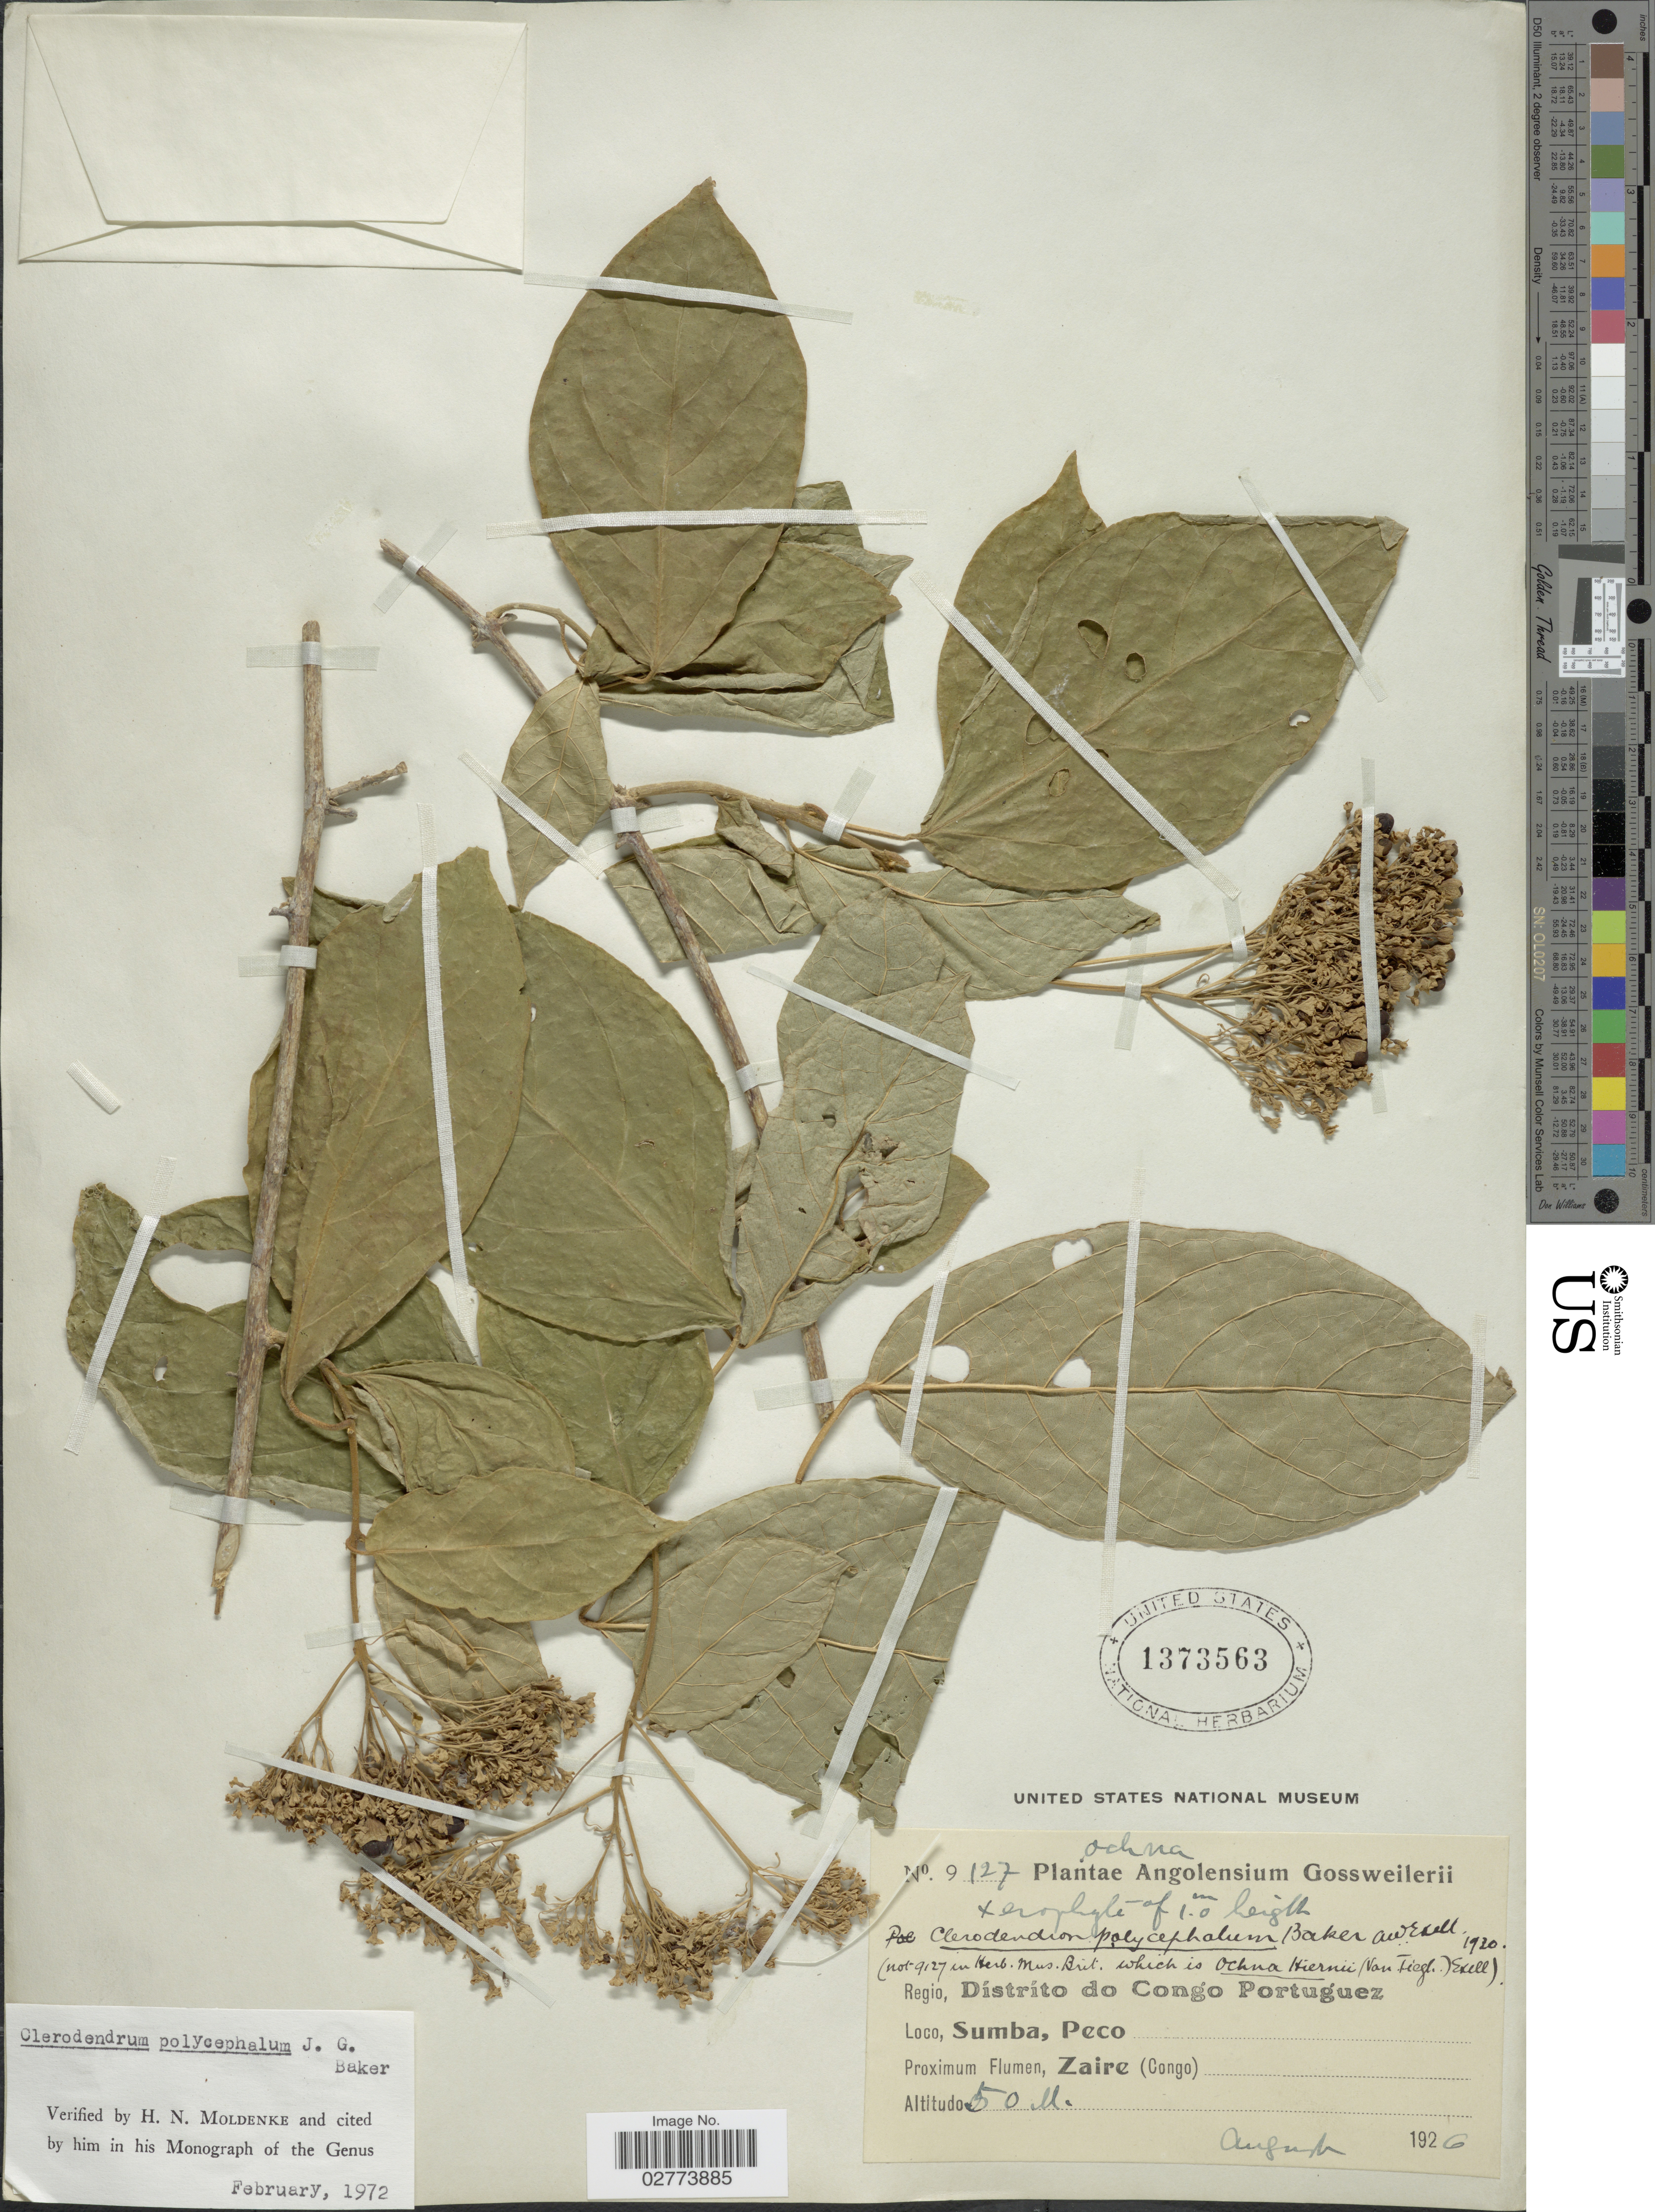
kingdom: Plantae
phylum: Tracheophyta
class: Magnoliopsida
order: Lamiales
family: Lamiaceae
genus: Clerodendrum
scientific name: Clerodendrum polycephalum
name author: Baker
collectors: -. Gossweiler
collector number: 9127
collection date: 1926-08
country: Congo, Democratic Republic of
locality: Regio, Distrito do Congo Portuguez. Sumba, Peco. Zaire (Congo).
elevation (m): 50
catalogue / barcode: US 1373563